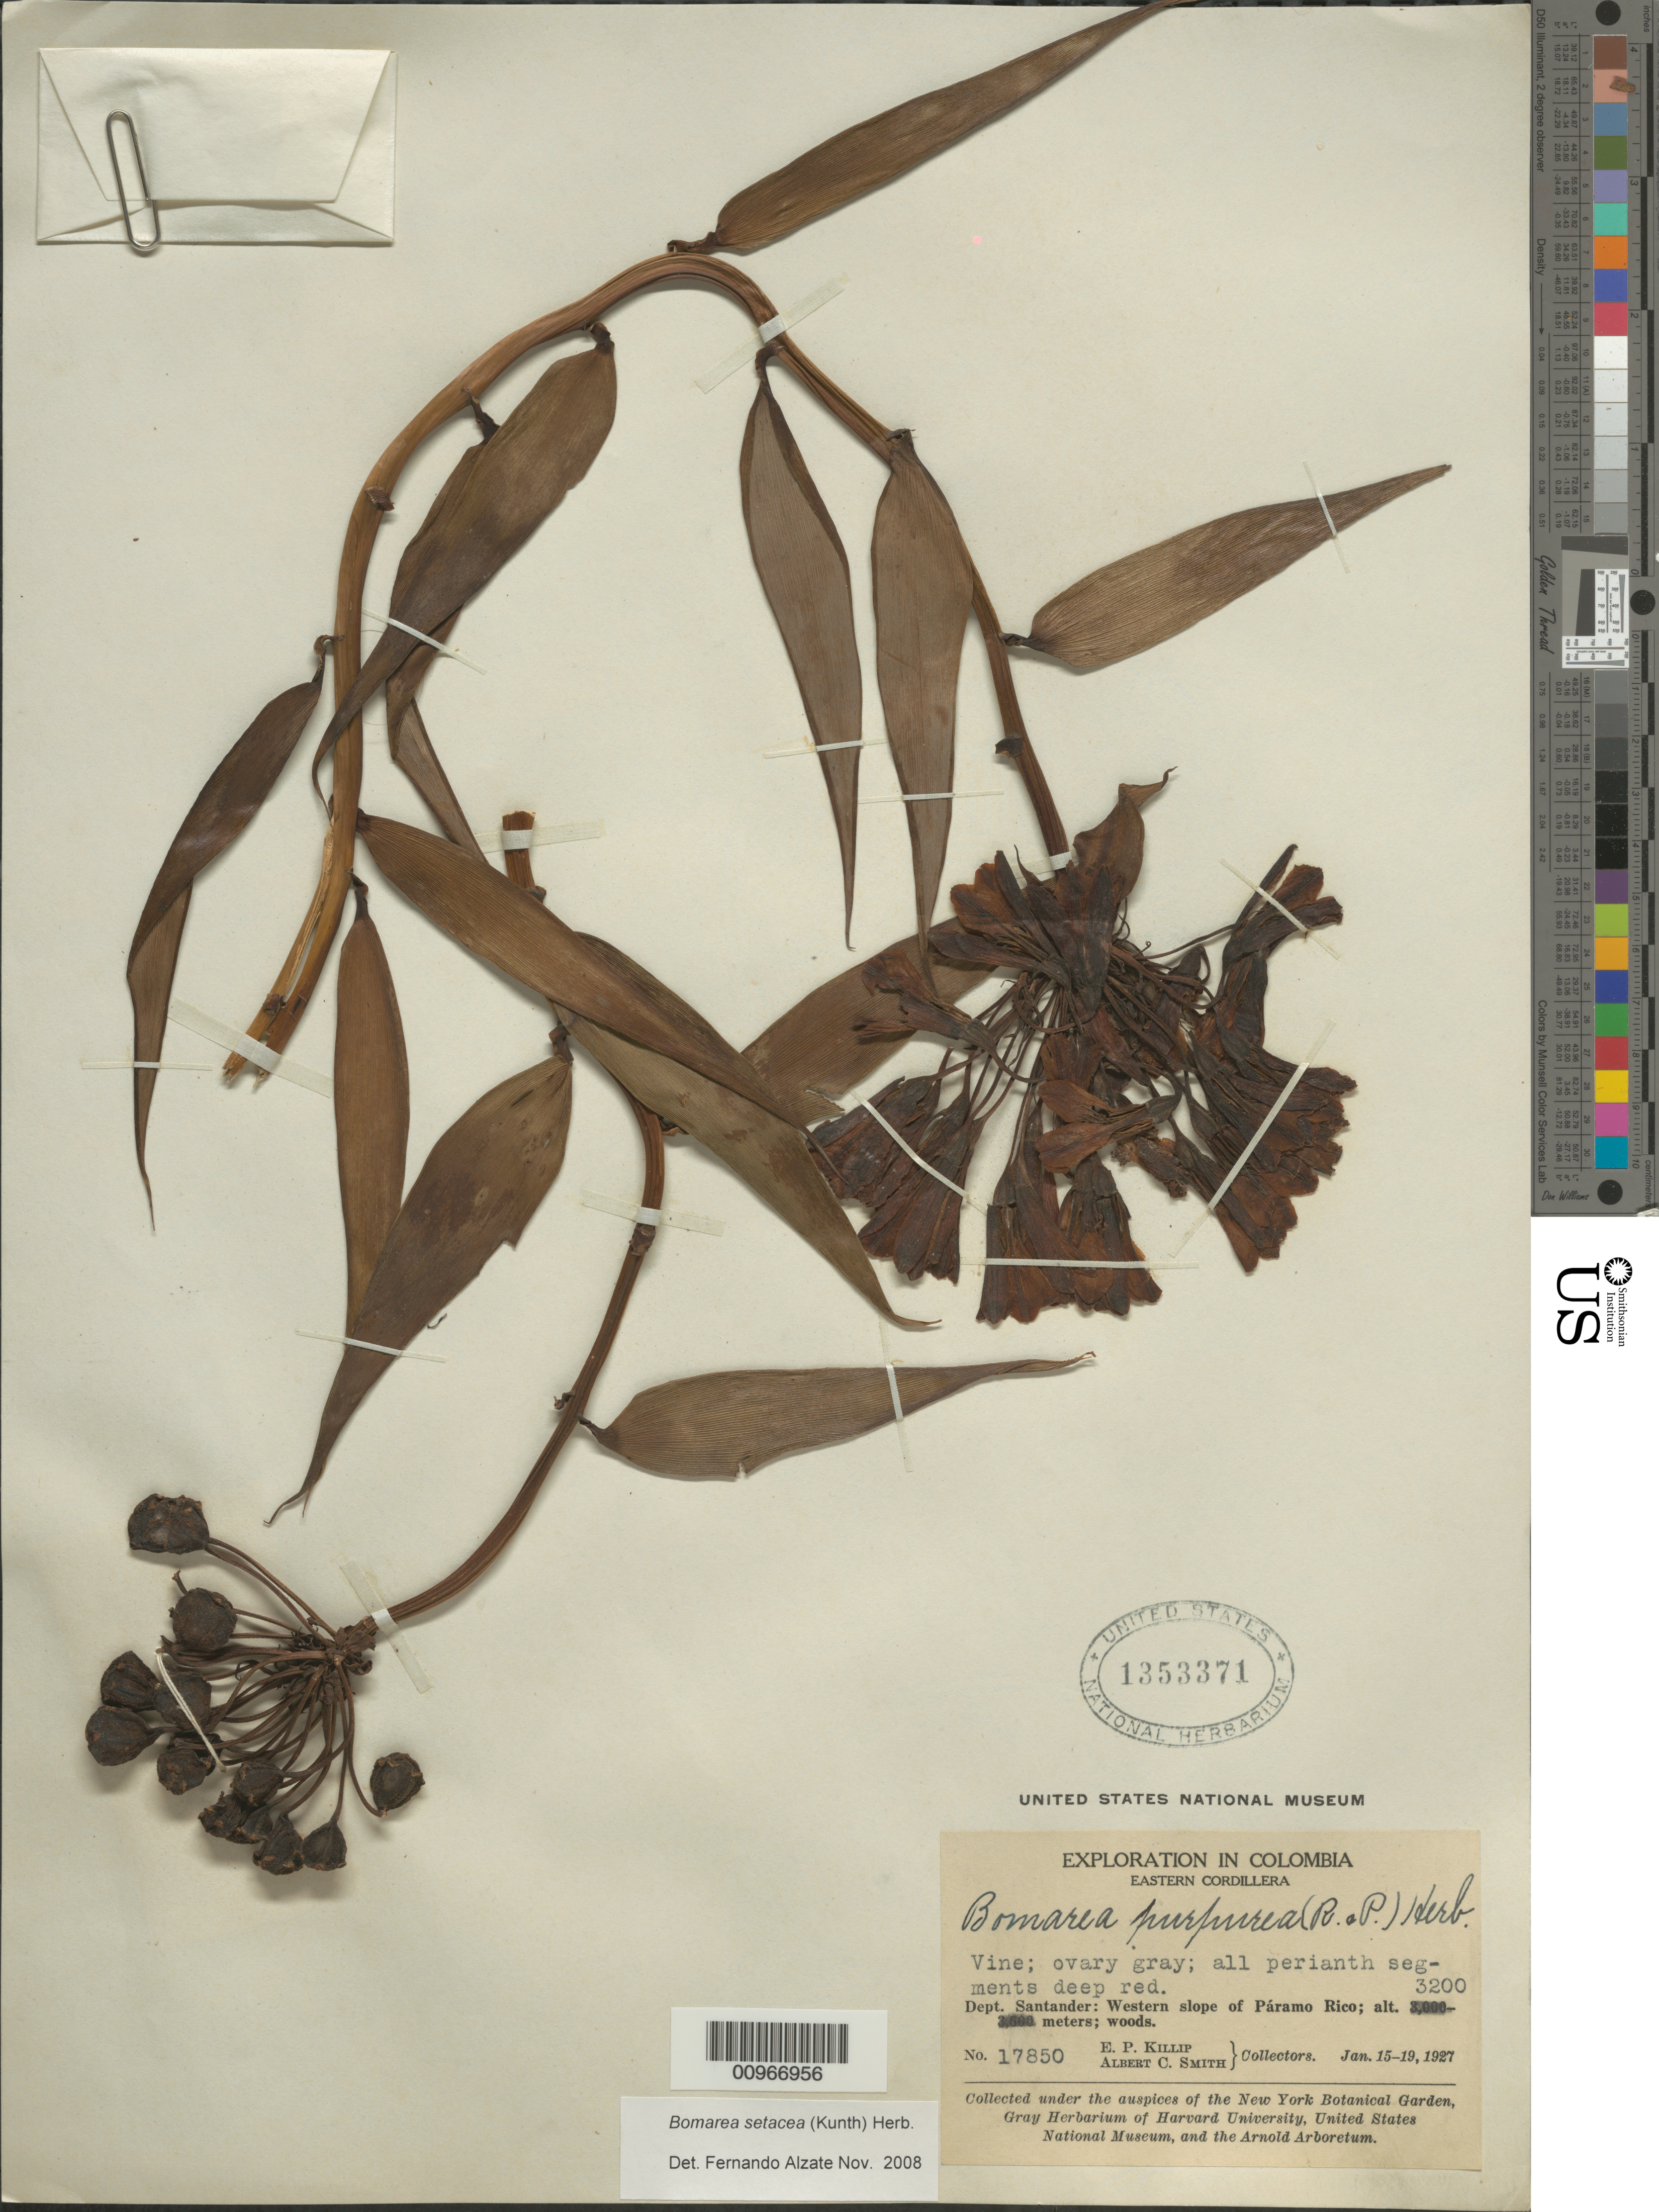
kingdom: Plantae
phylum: Tracheophyta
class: Liliopsida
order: Liliales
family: Alstroemeriaceae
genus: Bomarea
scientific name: Bomarea setacea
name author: (Ruiz & Pav.) Herb.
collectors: E. P. Killip & A. C. Smith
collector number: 17850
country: Colombia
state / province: Santander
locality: Western slope of Paramo Rico.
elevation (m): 3200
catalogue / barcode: US 1353371